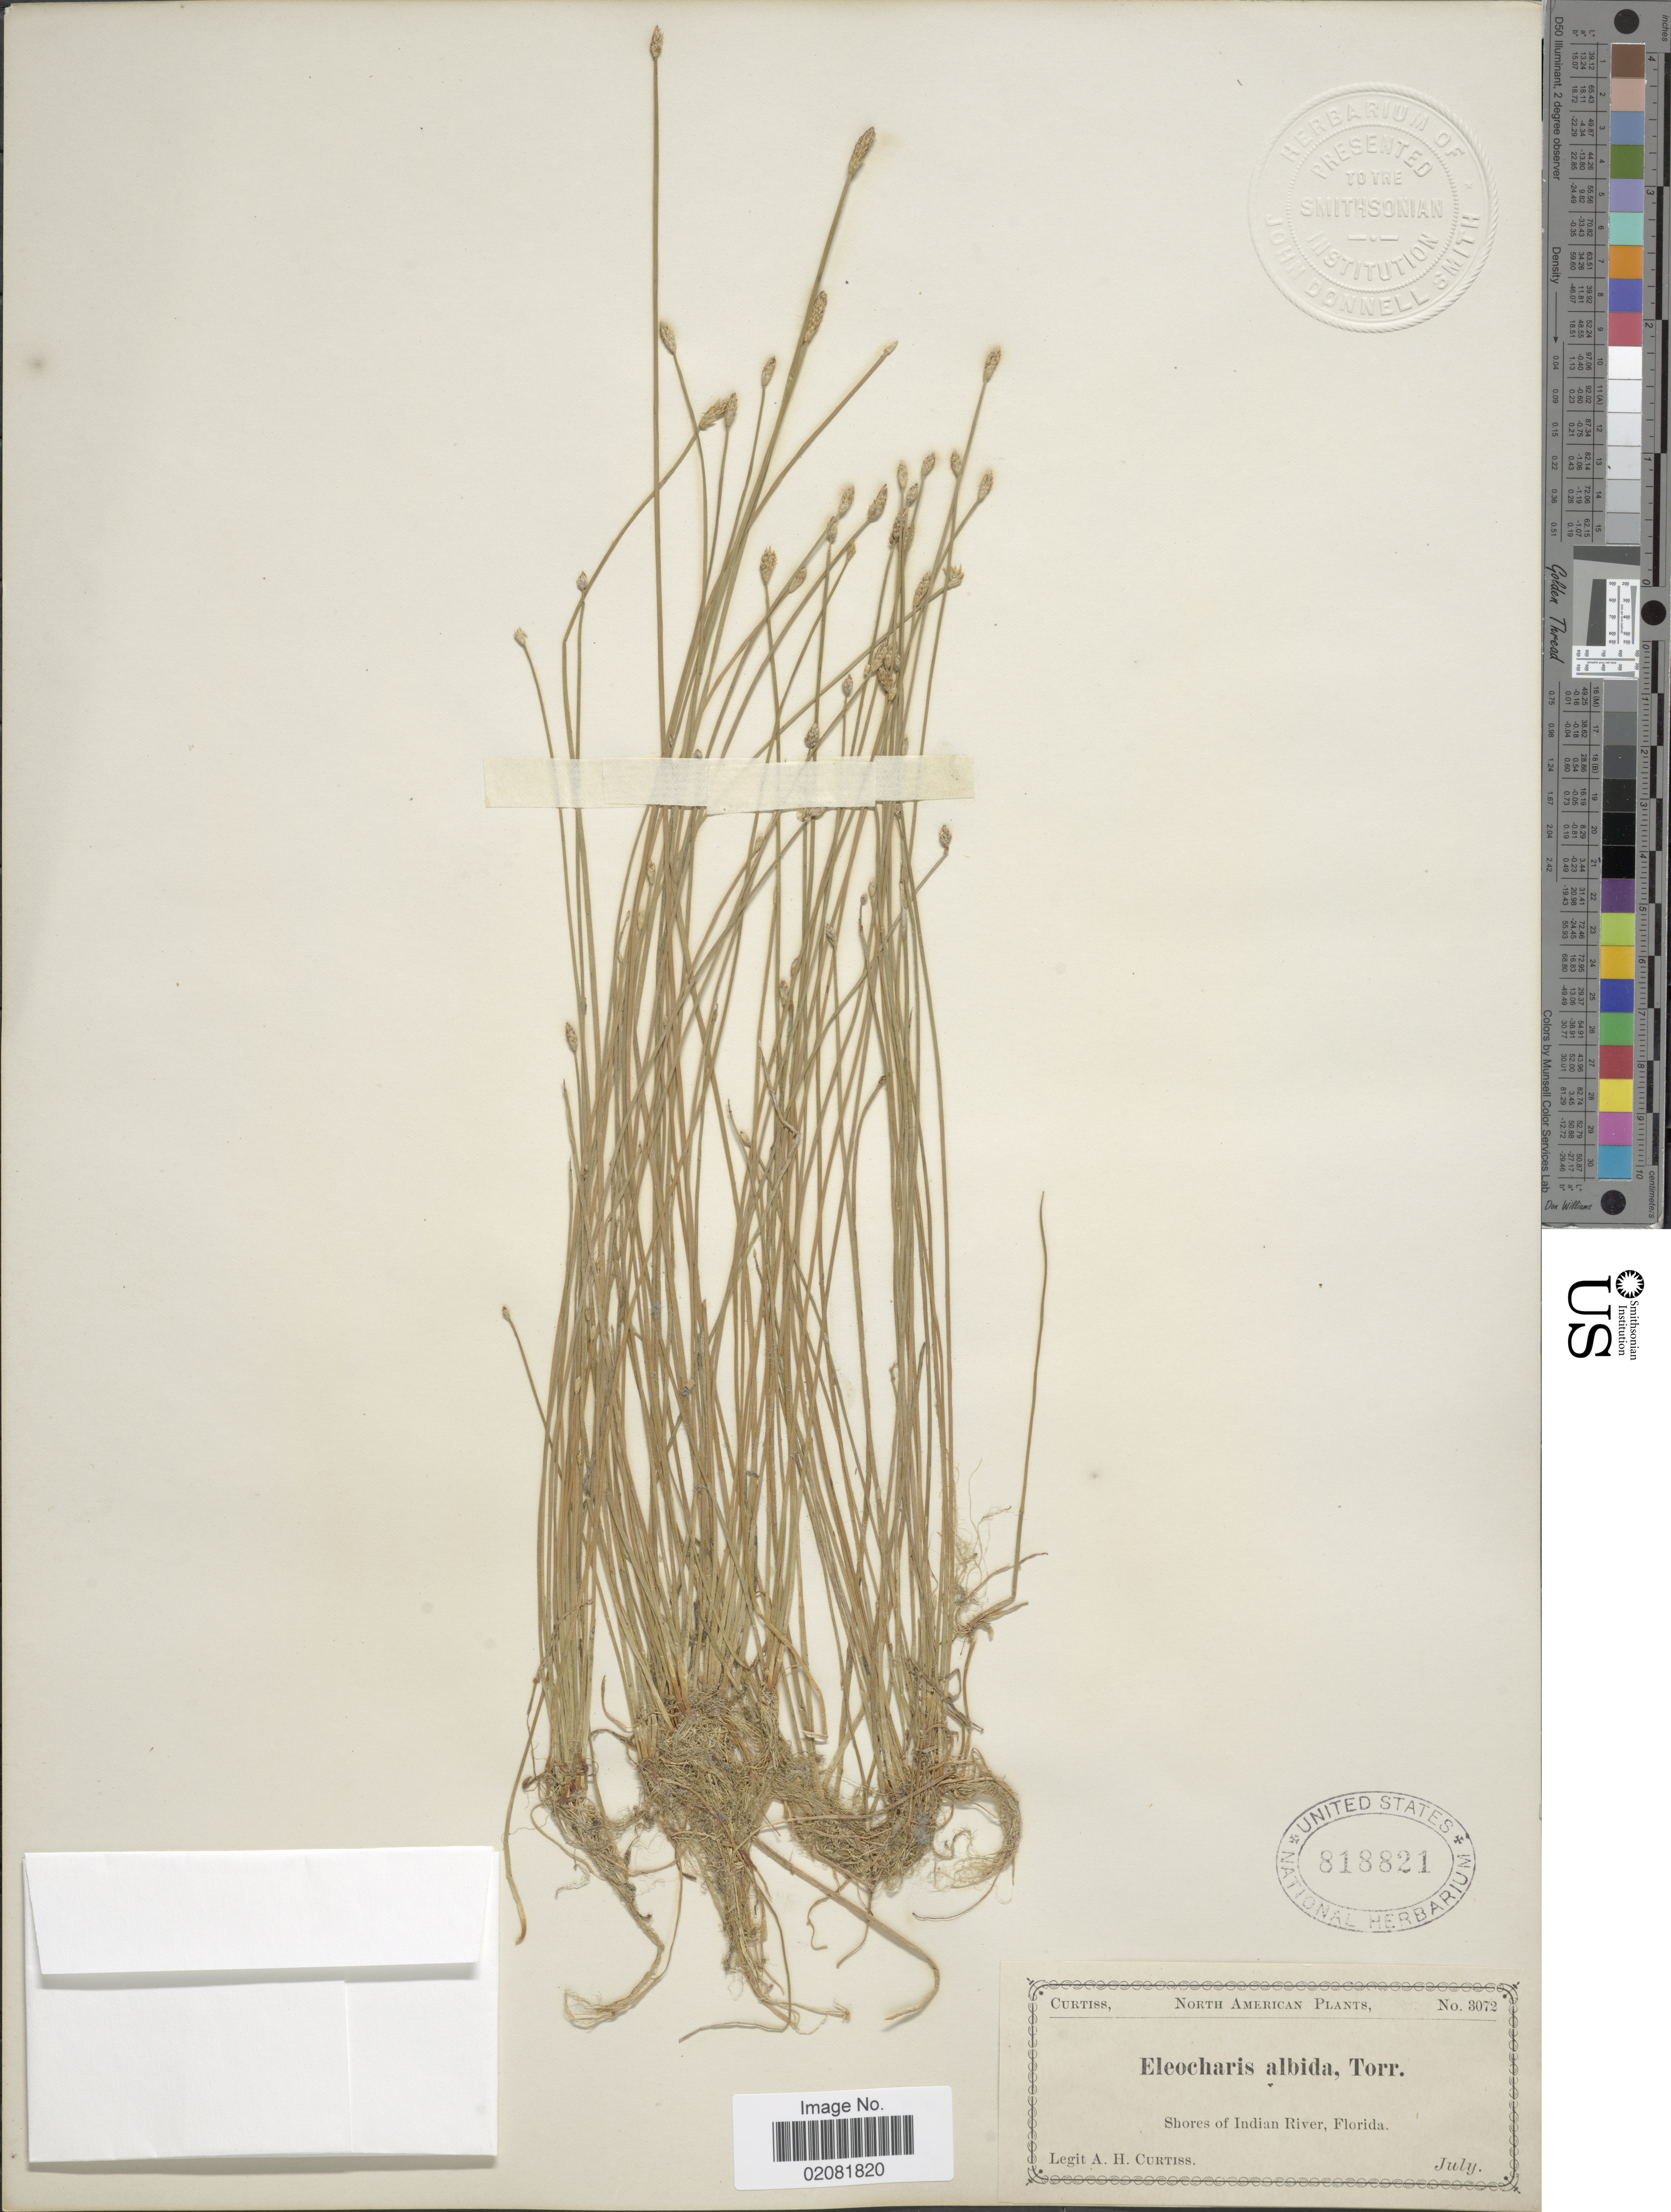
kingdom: Plantae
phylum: Tracheophyta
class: Liliopsida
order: Poales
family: Cyperaceae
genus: Eleocharis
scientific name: Eleocharis albida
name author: Torr.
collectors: A. H. Curtiss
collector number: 3072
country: United States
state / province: Florida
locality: Shores of Indian River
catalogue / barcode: US 818821